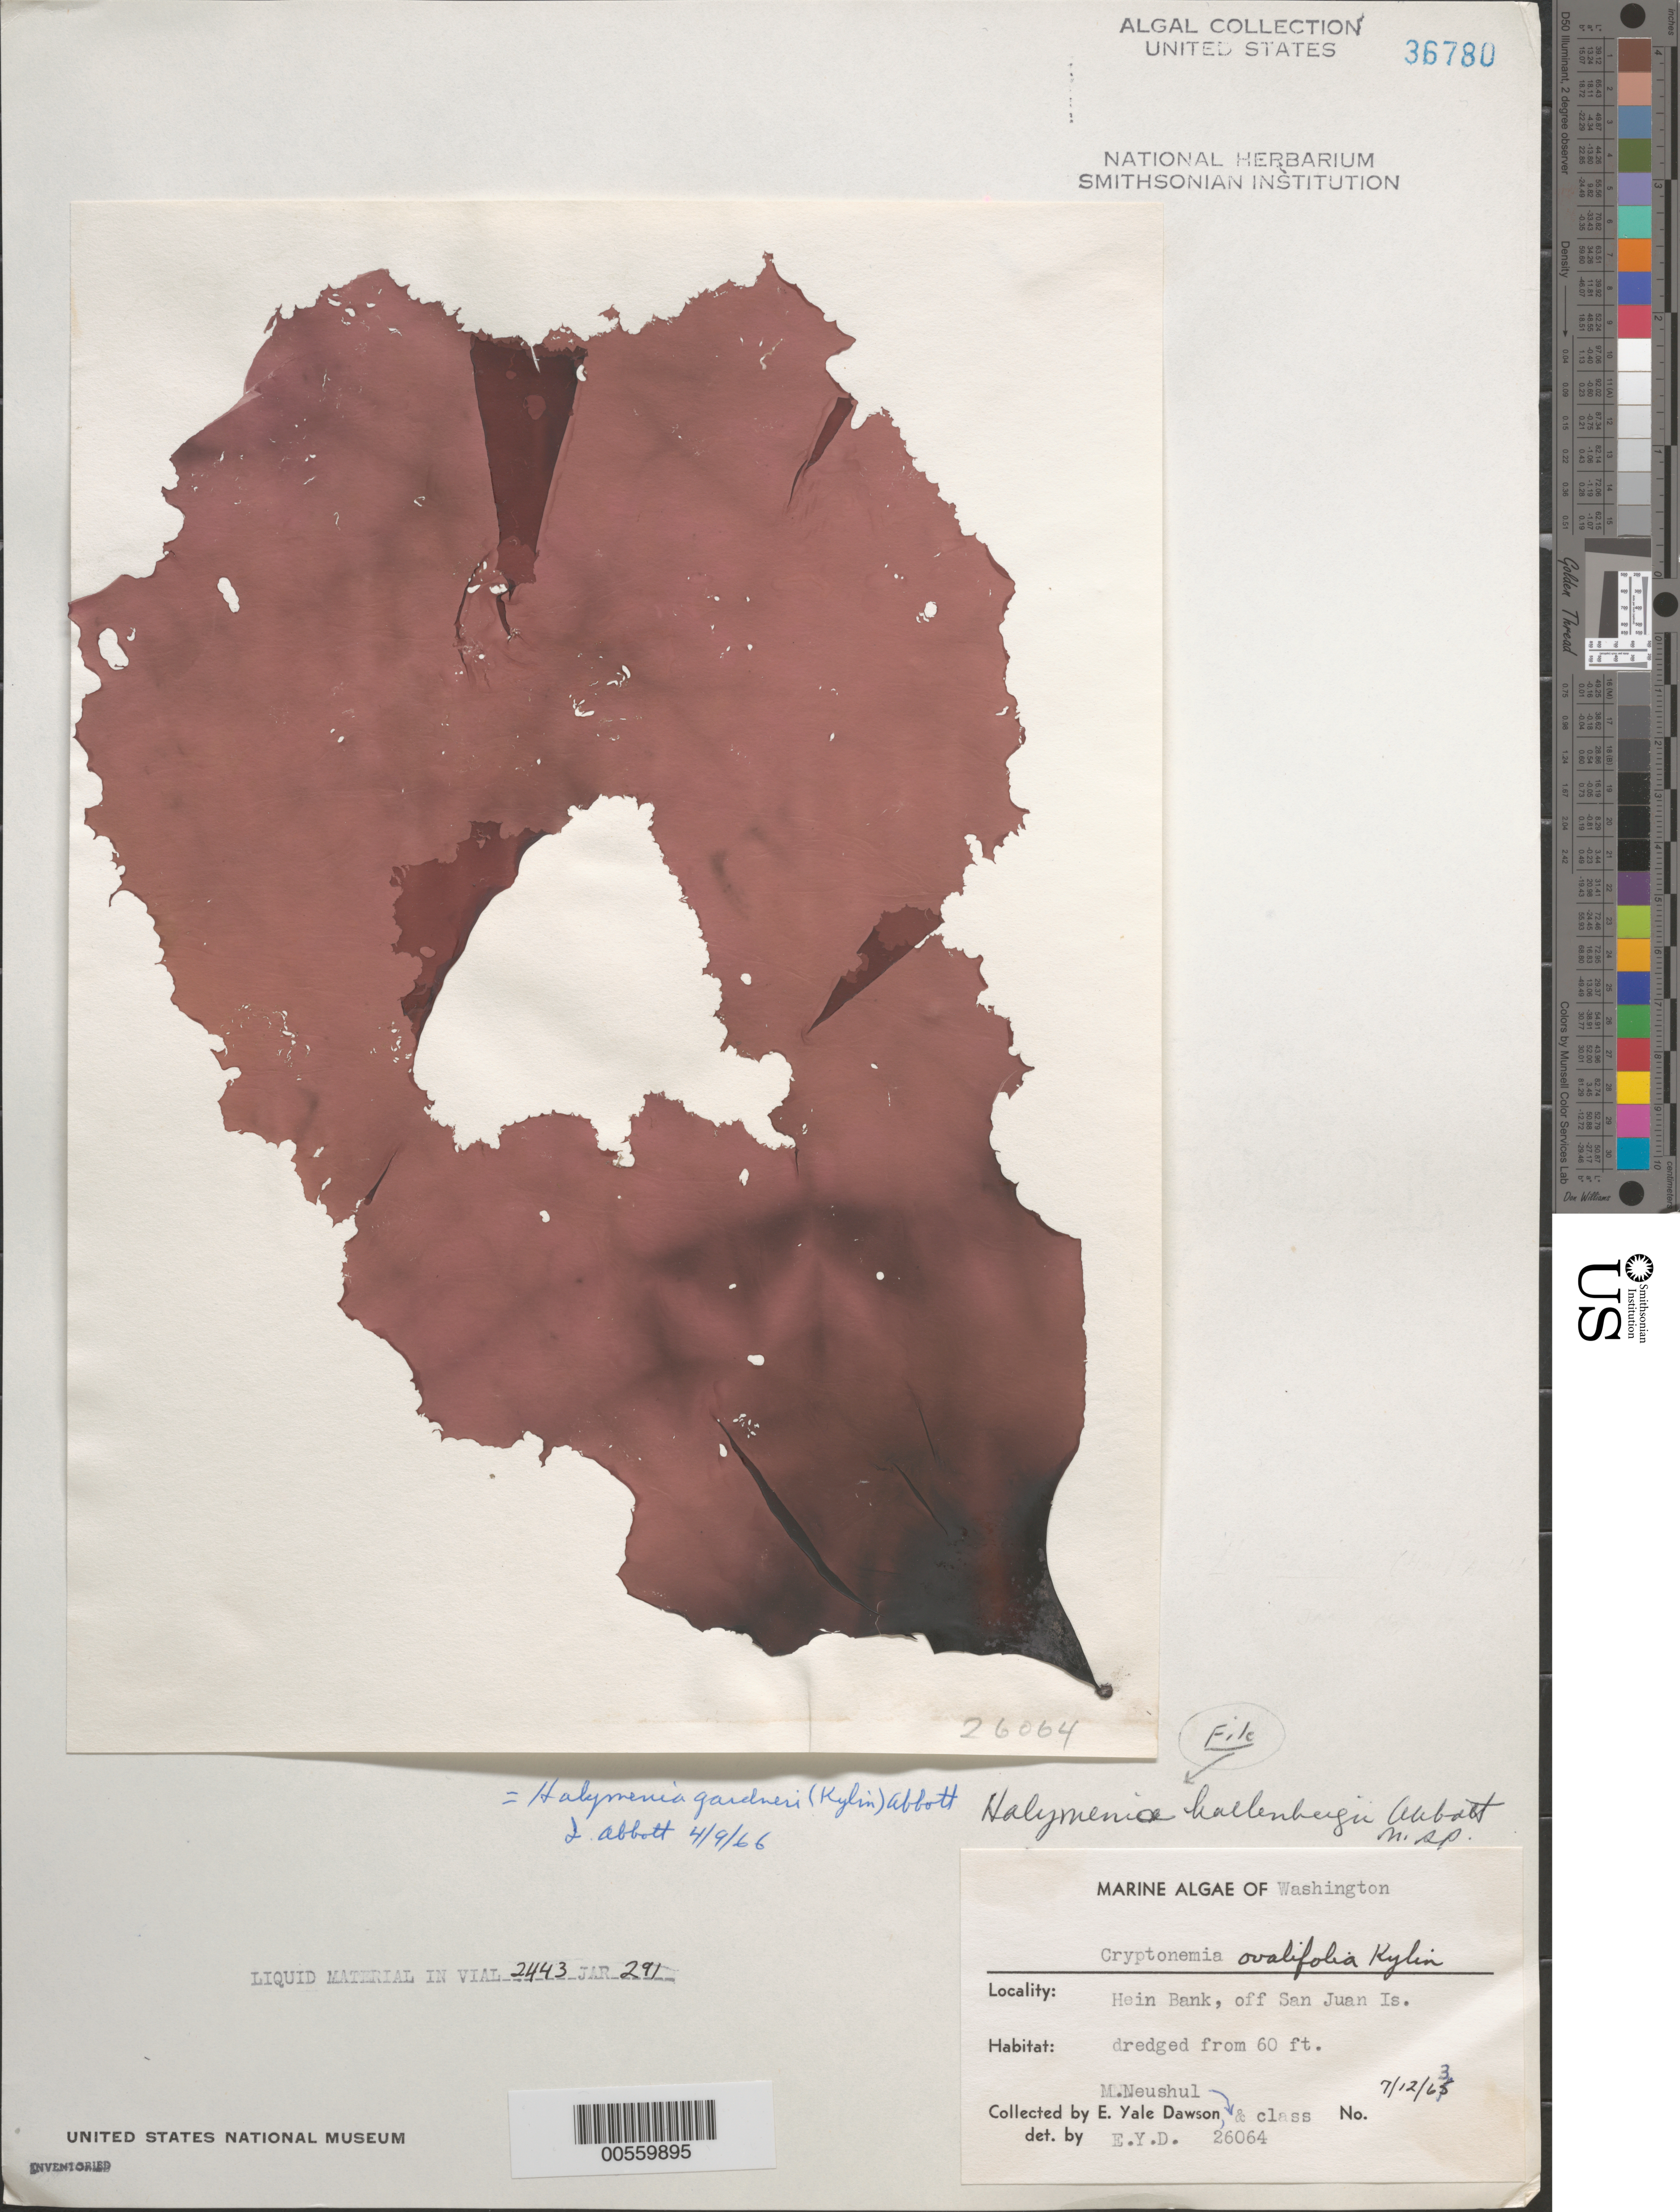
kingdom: Plantae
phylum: Rhodophyta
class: Florideophyceae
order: Halymeniales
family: Halymeniaceae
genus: Halymenia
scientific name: Halymenia hollenbergii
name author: I.A. Abbott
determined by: Abbott, Isabella A.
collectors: E. Y. Dawson, M. Neushul & Algae Class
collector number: EYD 26064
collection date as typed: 12 Jul 1963 or 12 Jul 1964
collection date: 1963-07-12 or 1964-07-12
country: United States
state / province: Washington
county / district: San Juan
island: San Juan Island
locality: Hein Bank, off San Juan Island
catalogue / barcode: US 36780